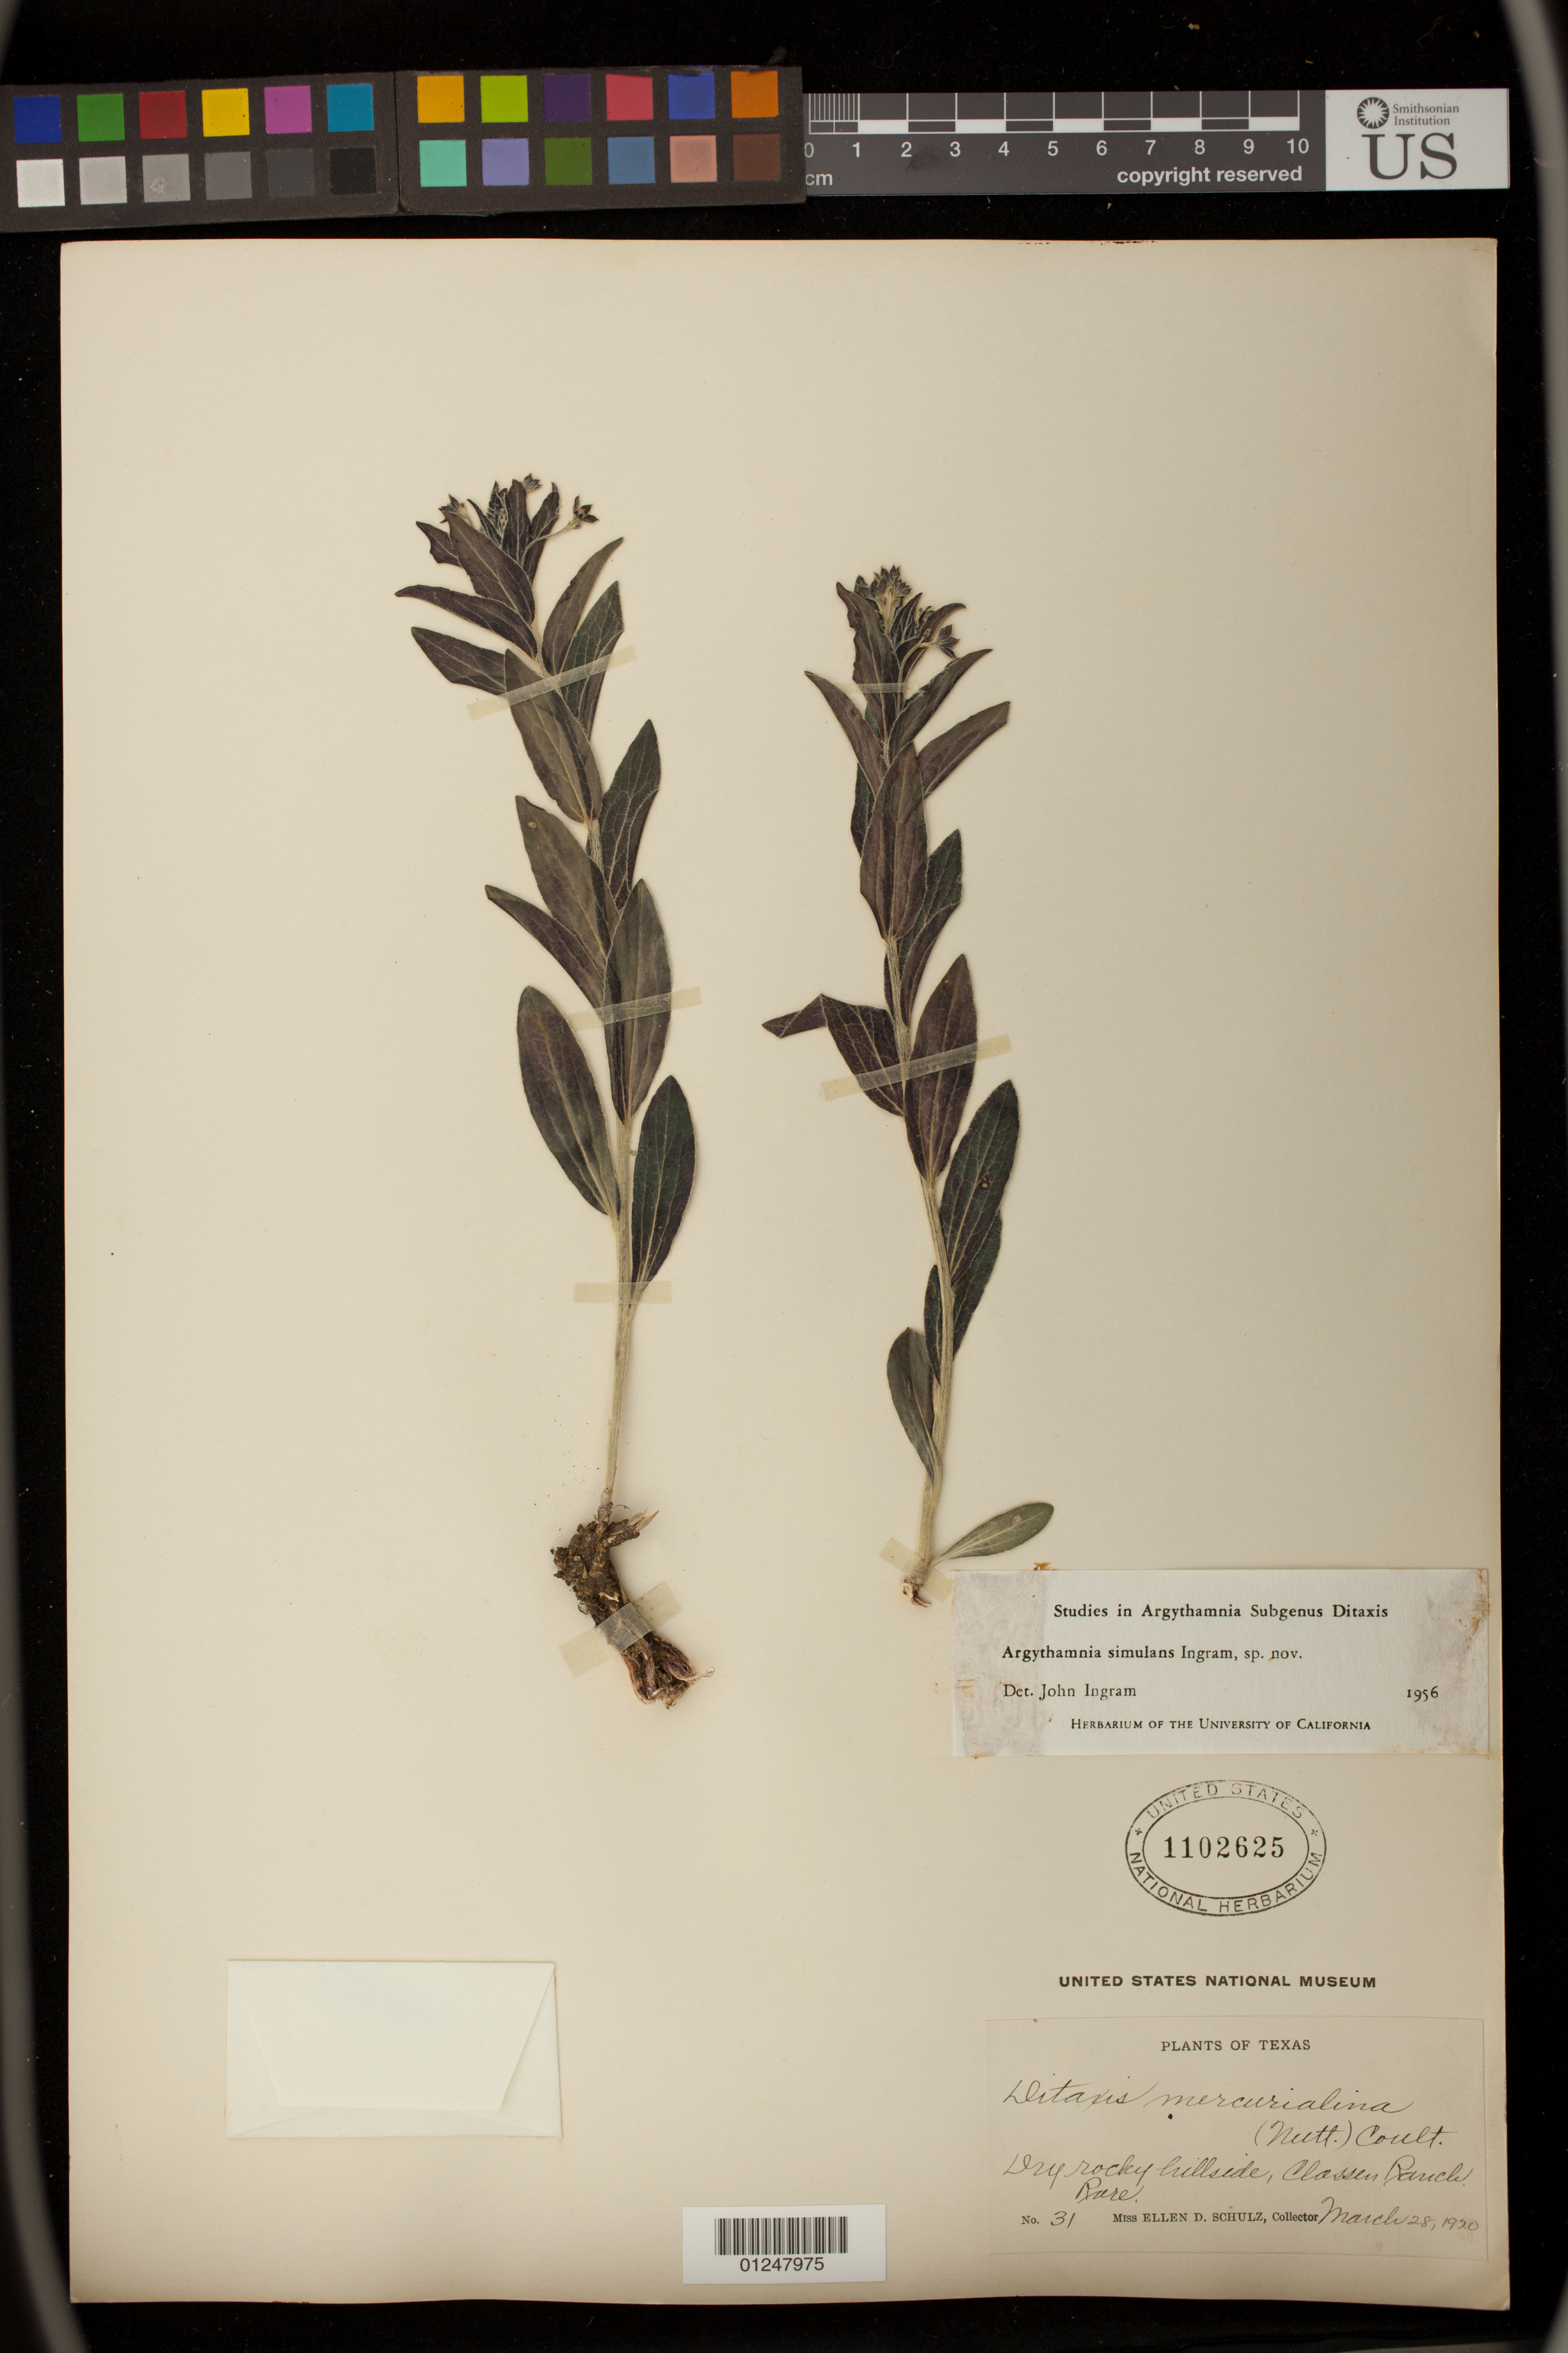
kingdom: Plantae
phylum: Tracheophyta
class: Magnoliopsida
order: Malpighiales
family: Euphorbiaceae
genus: Argythamnia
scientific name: Argythamnia simulans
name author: Ingram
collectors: E. D. Schulz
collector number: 31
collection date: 1920-03-28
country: United States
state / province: Texas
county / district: Bexar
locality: Classen Ranch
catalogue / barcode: US 1102625